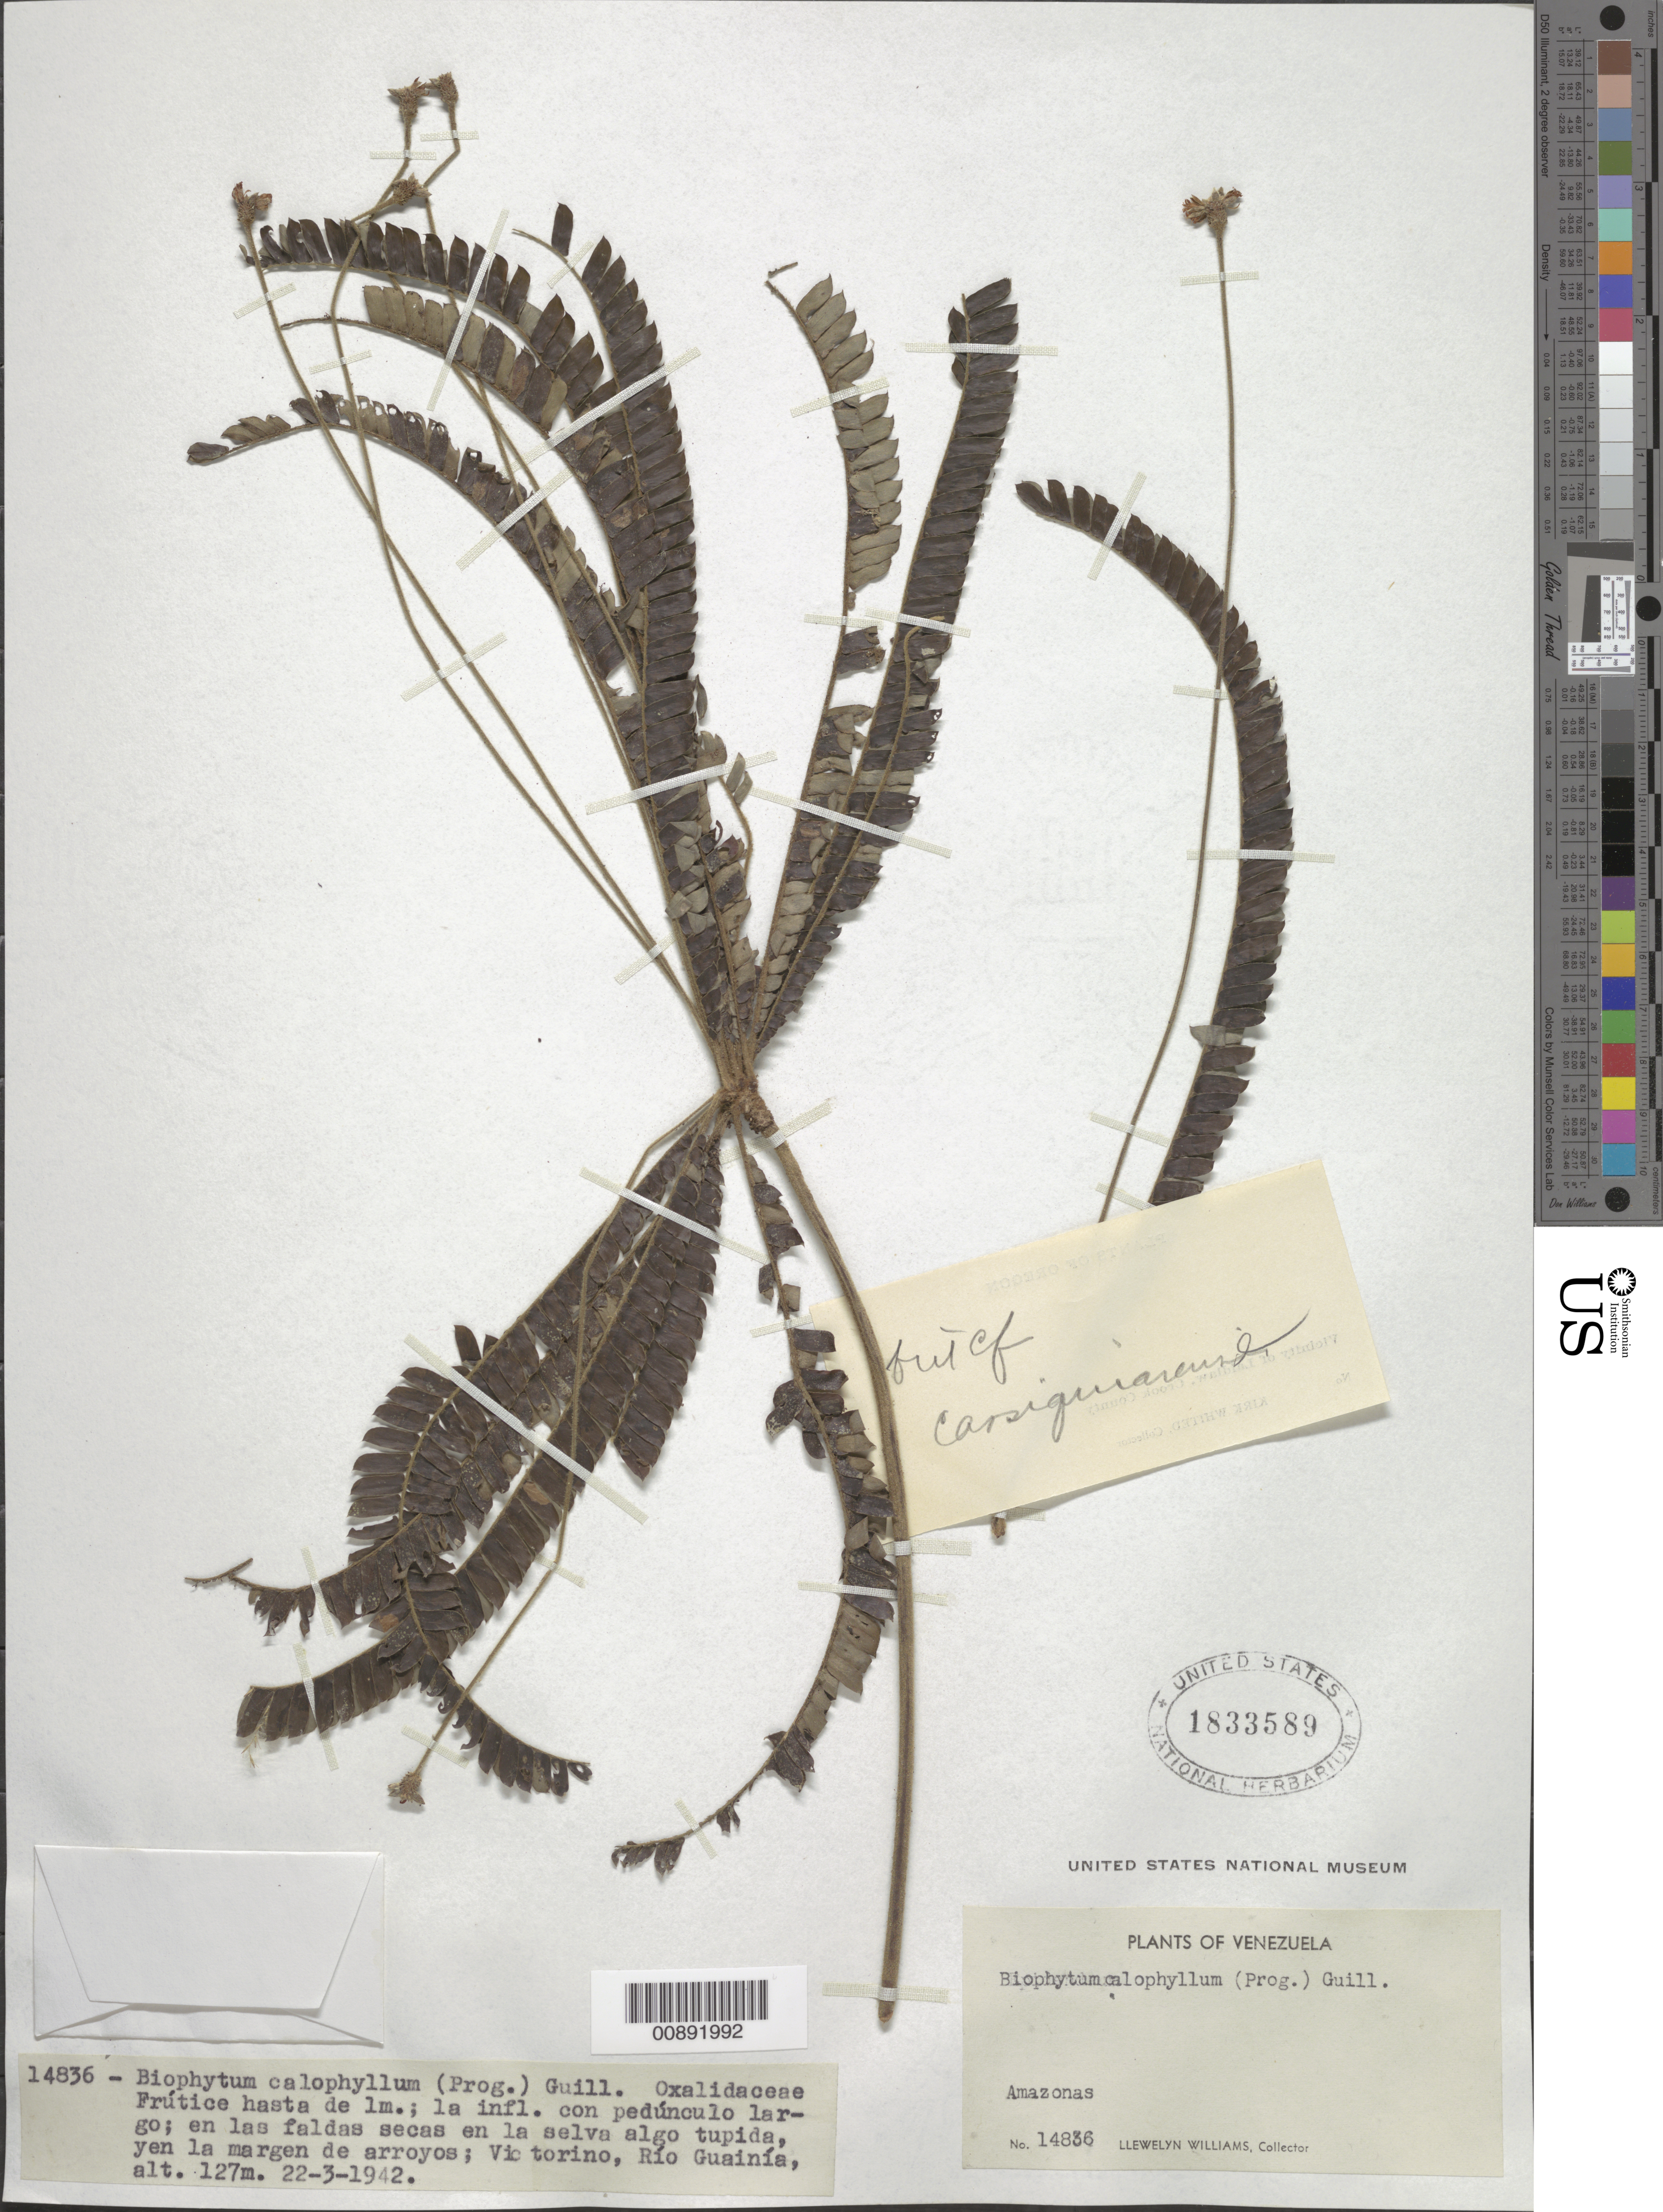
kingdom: Plantae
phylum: Tracheophyta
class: Magnoliopsida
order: Oxalidales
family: Oxalidaceae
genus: Biophytum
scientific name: Biophytum calophyllum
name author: (Progel) Guillaumin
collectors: Ll. Williams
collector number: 14836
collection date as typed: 22-Mar-42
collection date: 1942-03-22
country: Venezuela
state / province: Amazonas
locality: Victorino, Río Guainía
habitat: Faldas secas en la selva algo tupida, y en la margen de arroyos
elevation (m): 127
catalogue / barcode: US 1833589